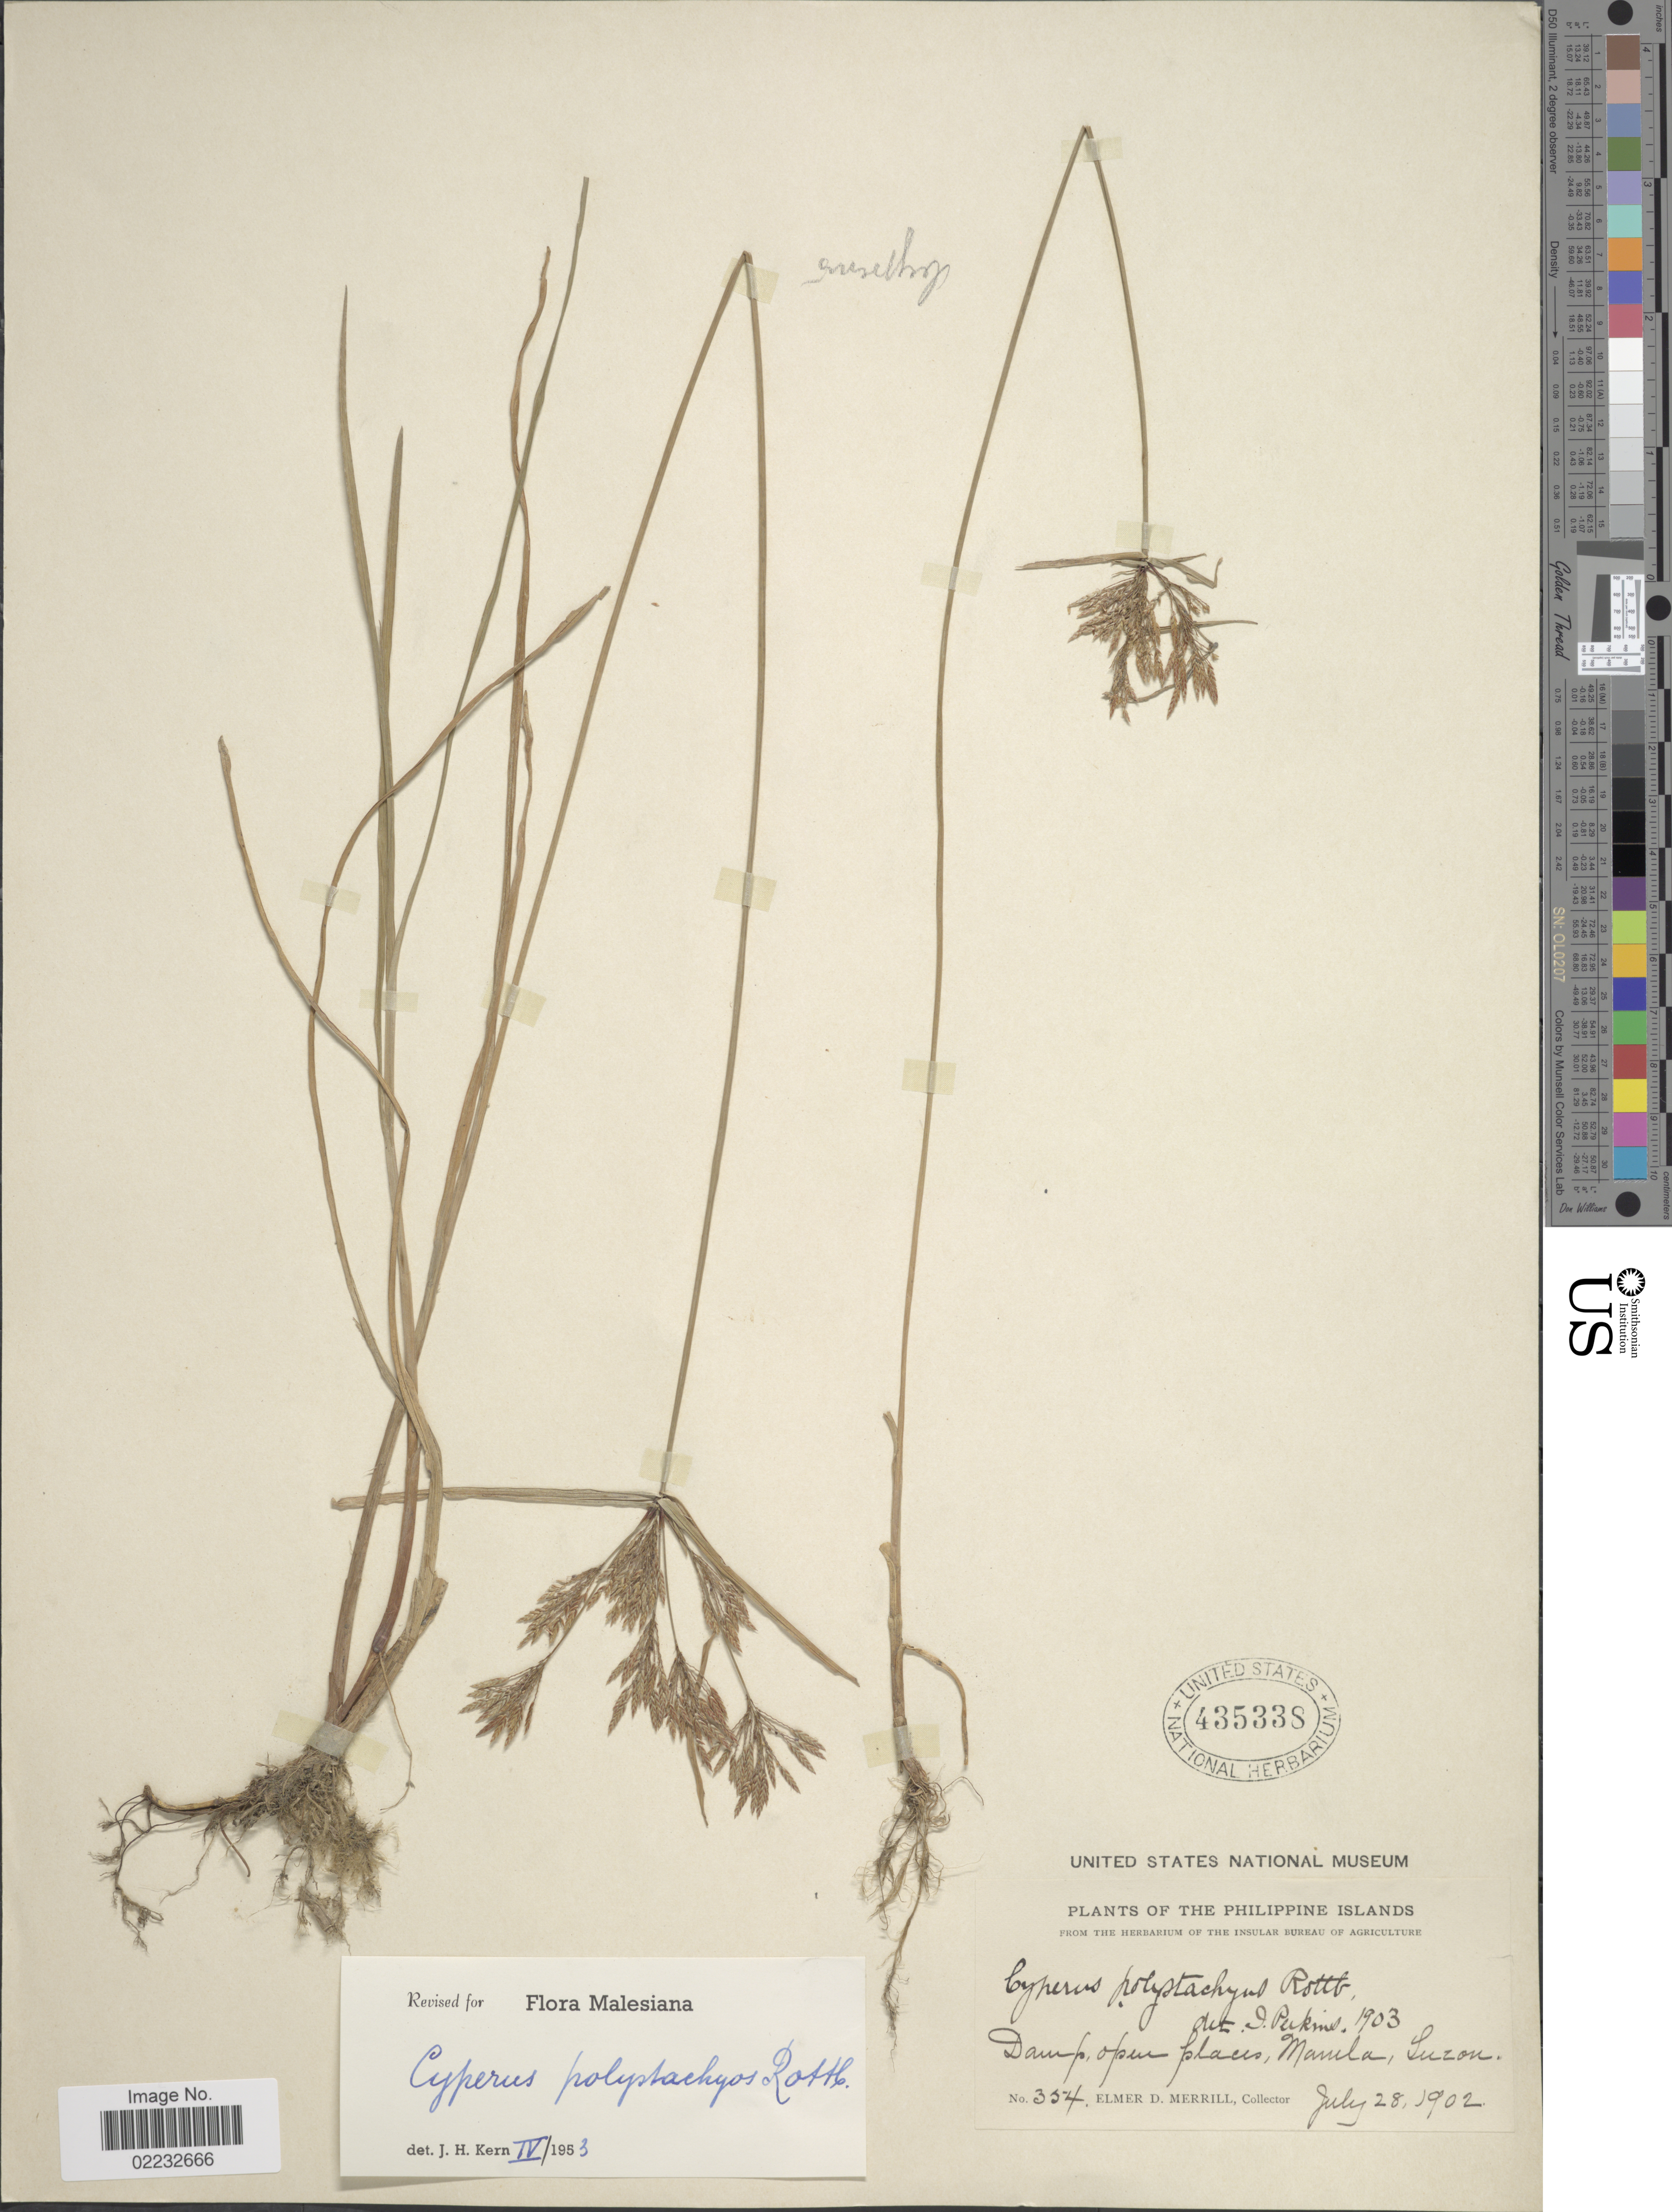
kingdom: Plantae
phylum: Tracheophyta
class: Liliopsida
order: Poales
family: Cyperaceae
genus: Cyperus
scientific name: Cyperus polystachyos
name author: Rottb.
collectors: E. D. Merrill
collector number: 354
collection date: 1902-07-28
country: Philippines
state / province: National Capital Region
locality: Manila, Luzon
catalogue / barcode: US 435338